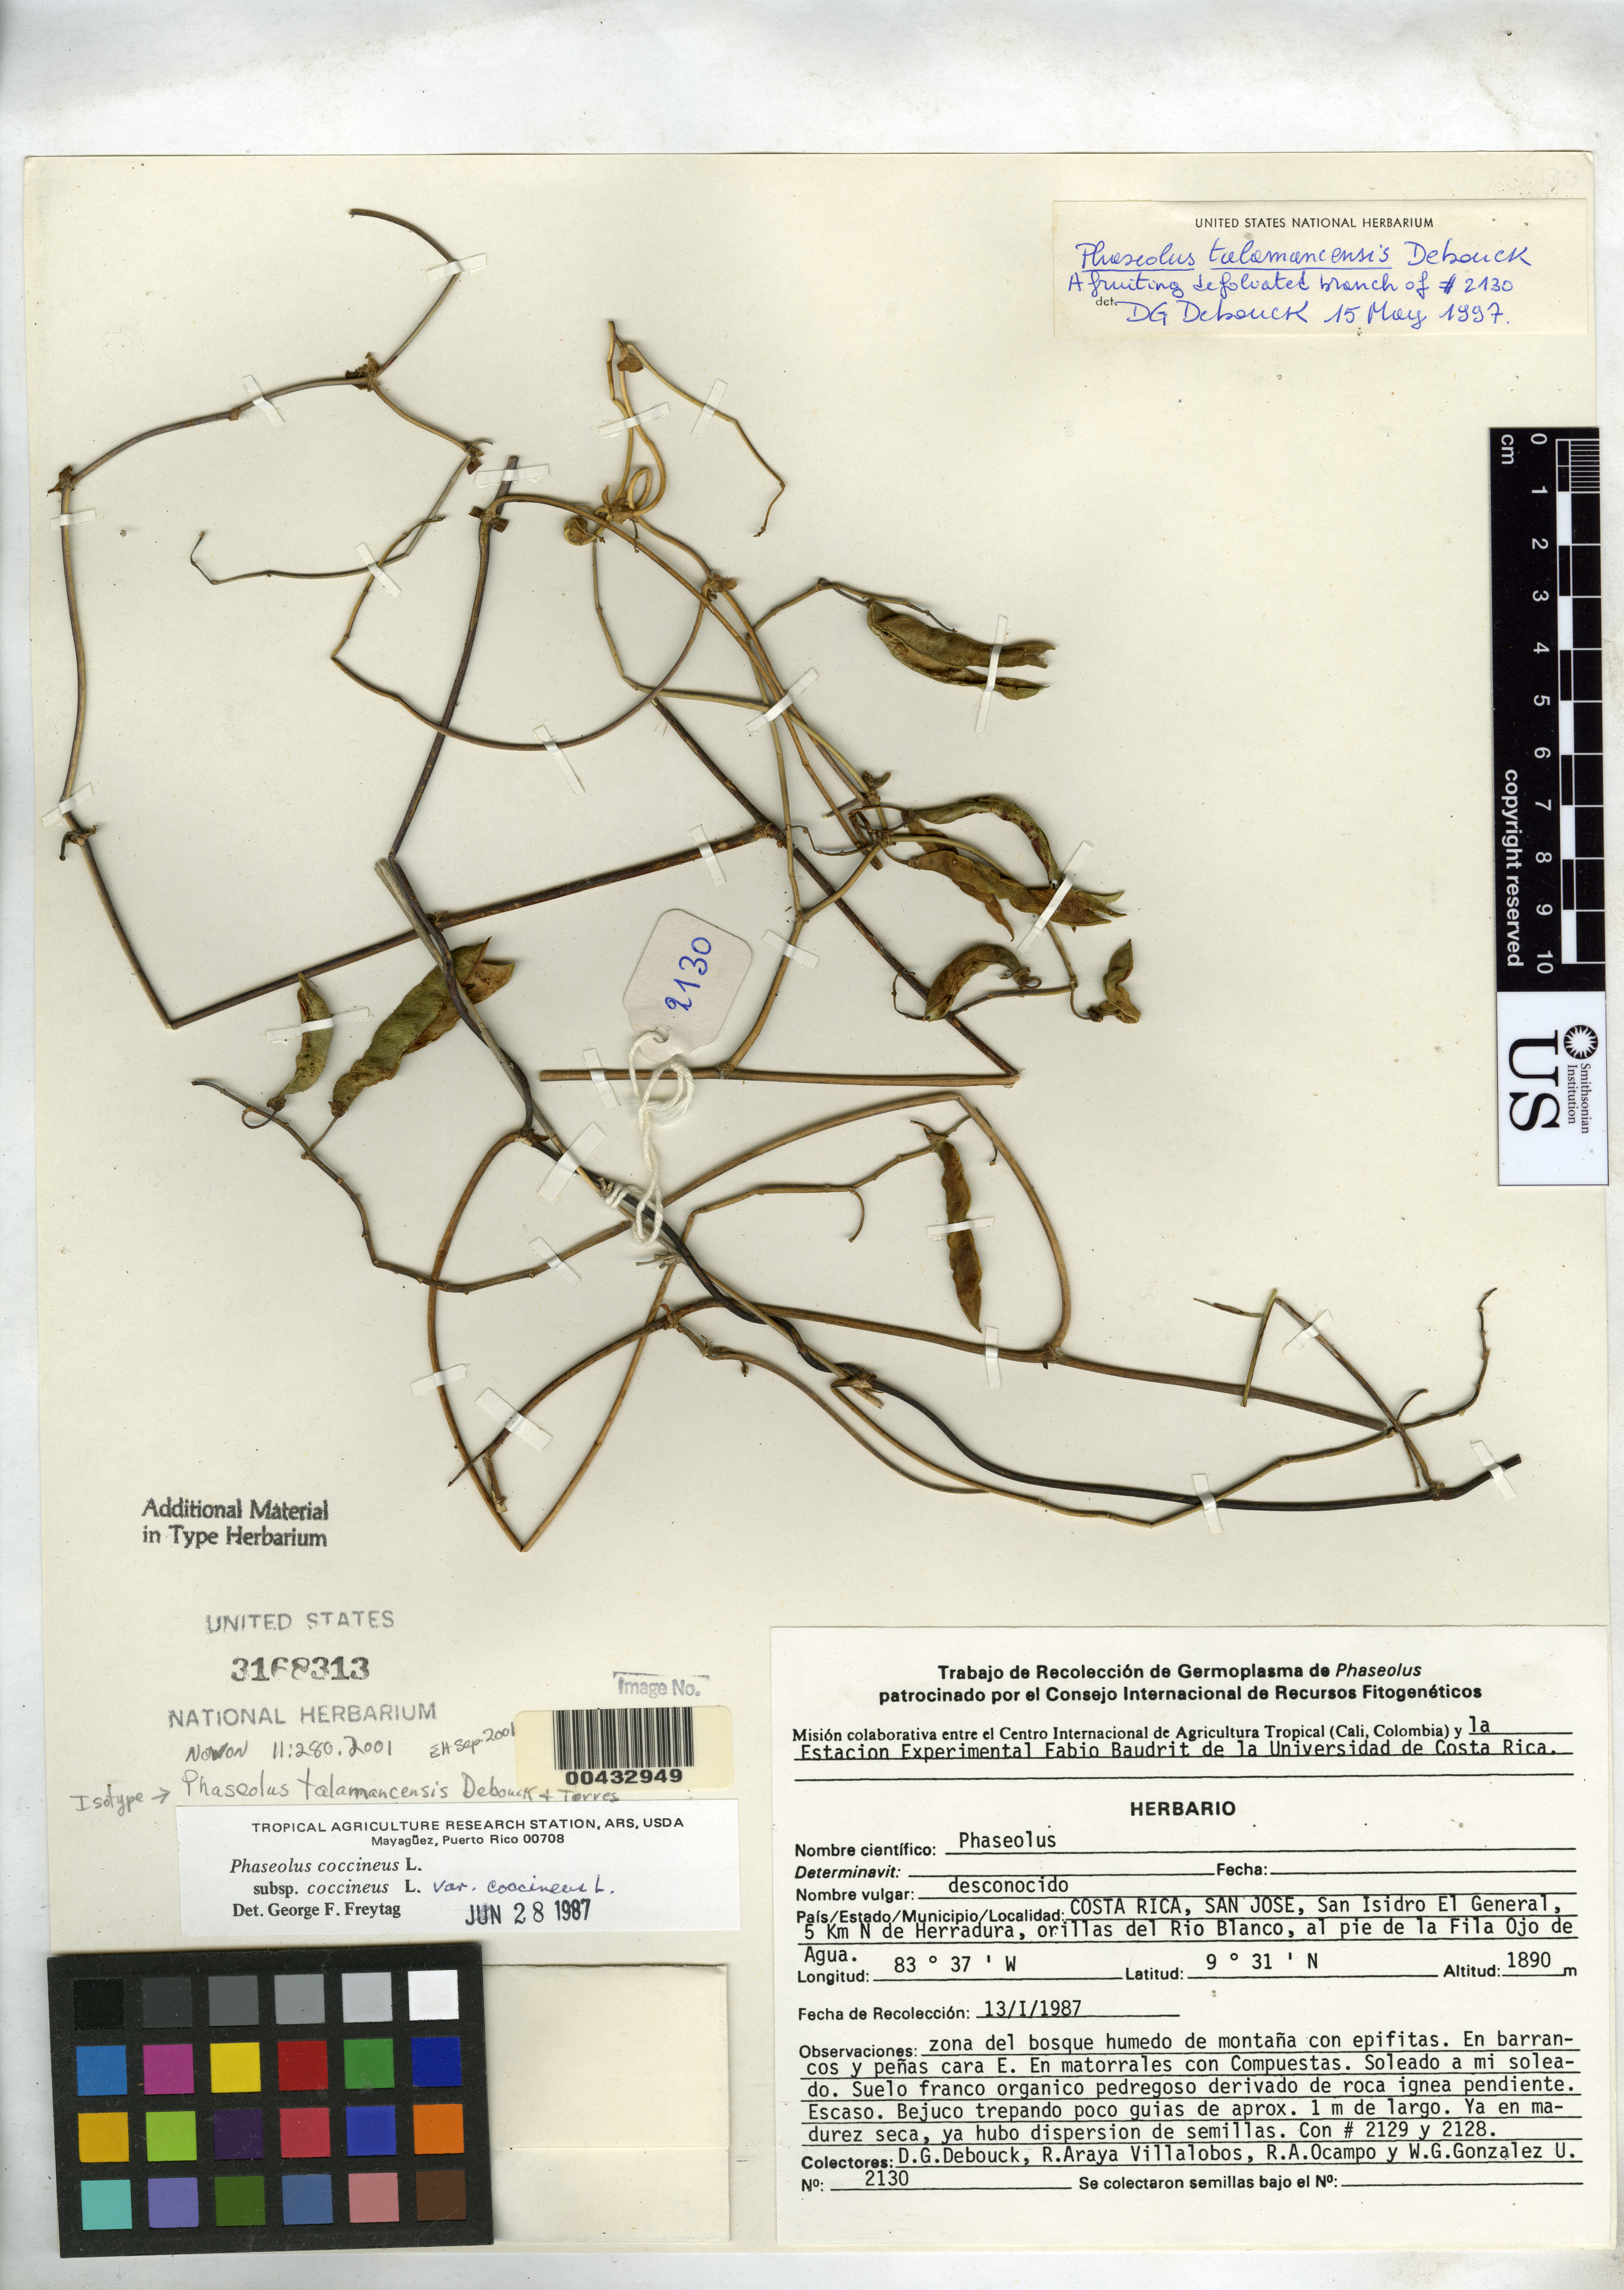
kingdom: Plantae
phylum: Tracheophyta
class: Magnoliopsida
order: Fabales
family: Fabaceae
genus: Phaseolus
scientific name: Phaseolus talamancensis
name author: Debouck & Torres Gonz.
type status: Isotype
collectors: D. Debouck, R. Villalobos, R. Ocampo & W. Gonzalez-U.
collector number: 2130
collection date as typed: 13 Jan 1987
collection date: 1987-01-13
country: Costa Rica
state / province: San José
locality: San Isidro El General, 5 km N of Herradura, banks of Rio Blanco, foot of Fila Ojo de Agua.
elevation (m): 1890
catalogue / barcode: US 3168313